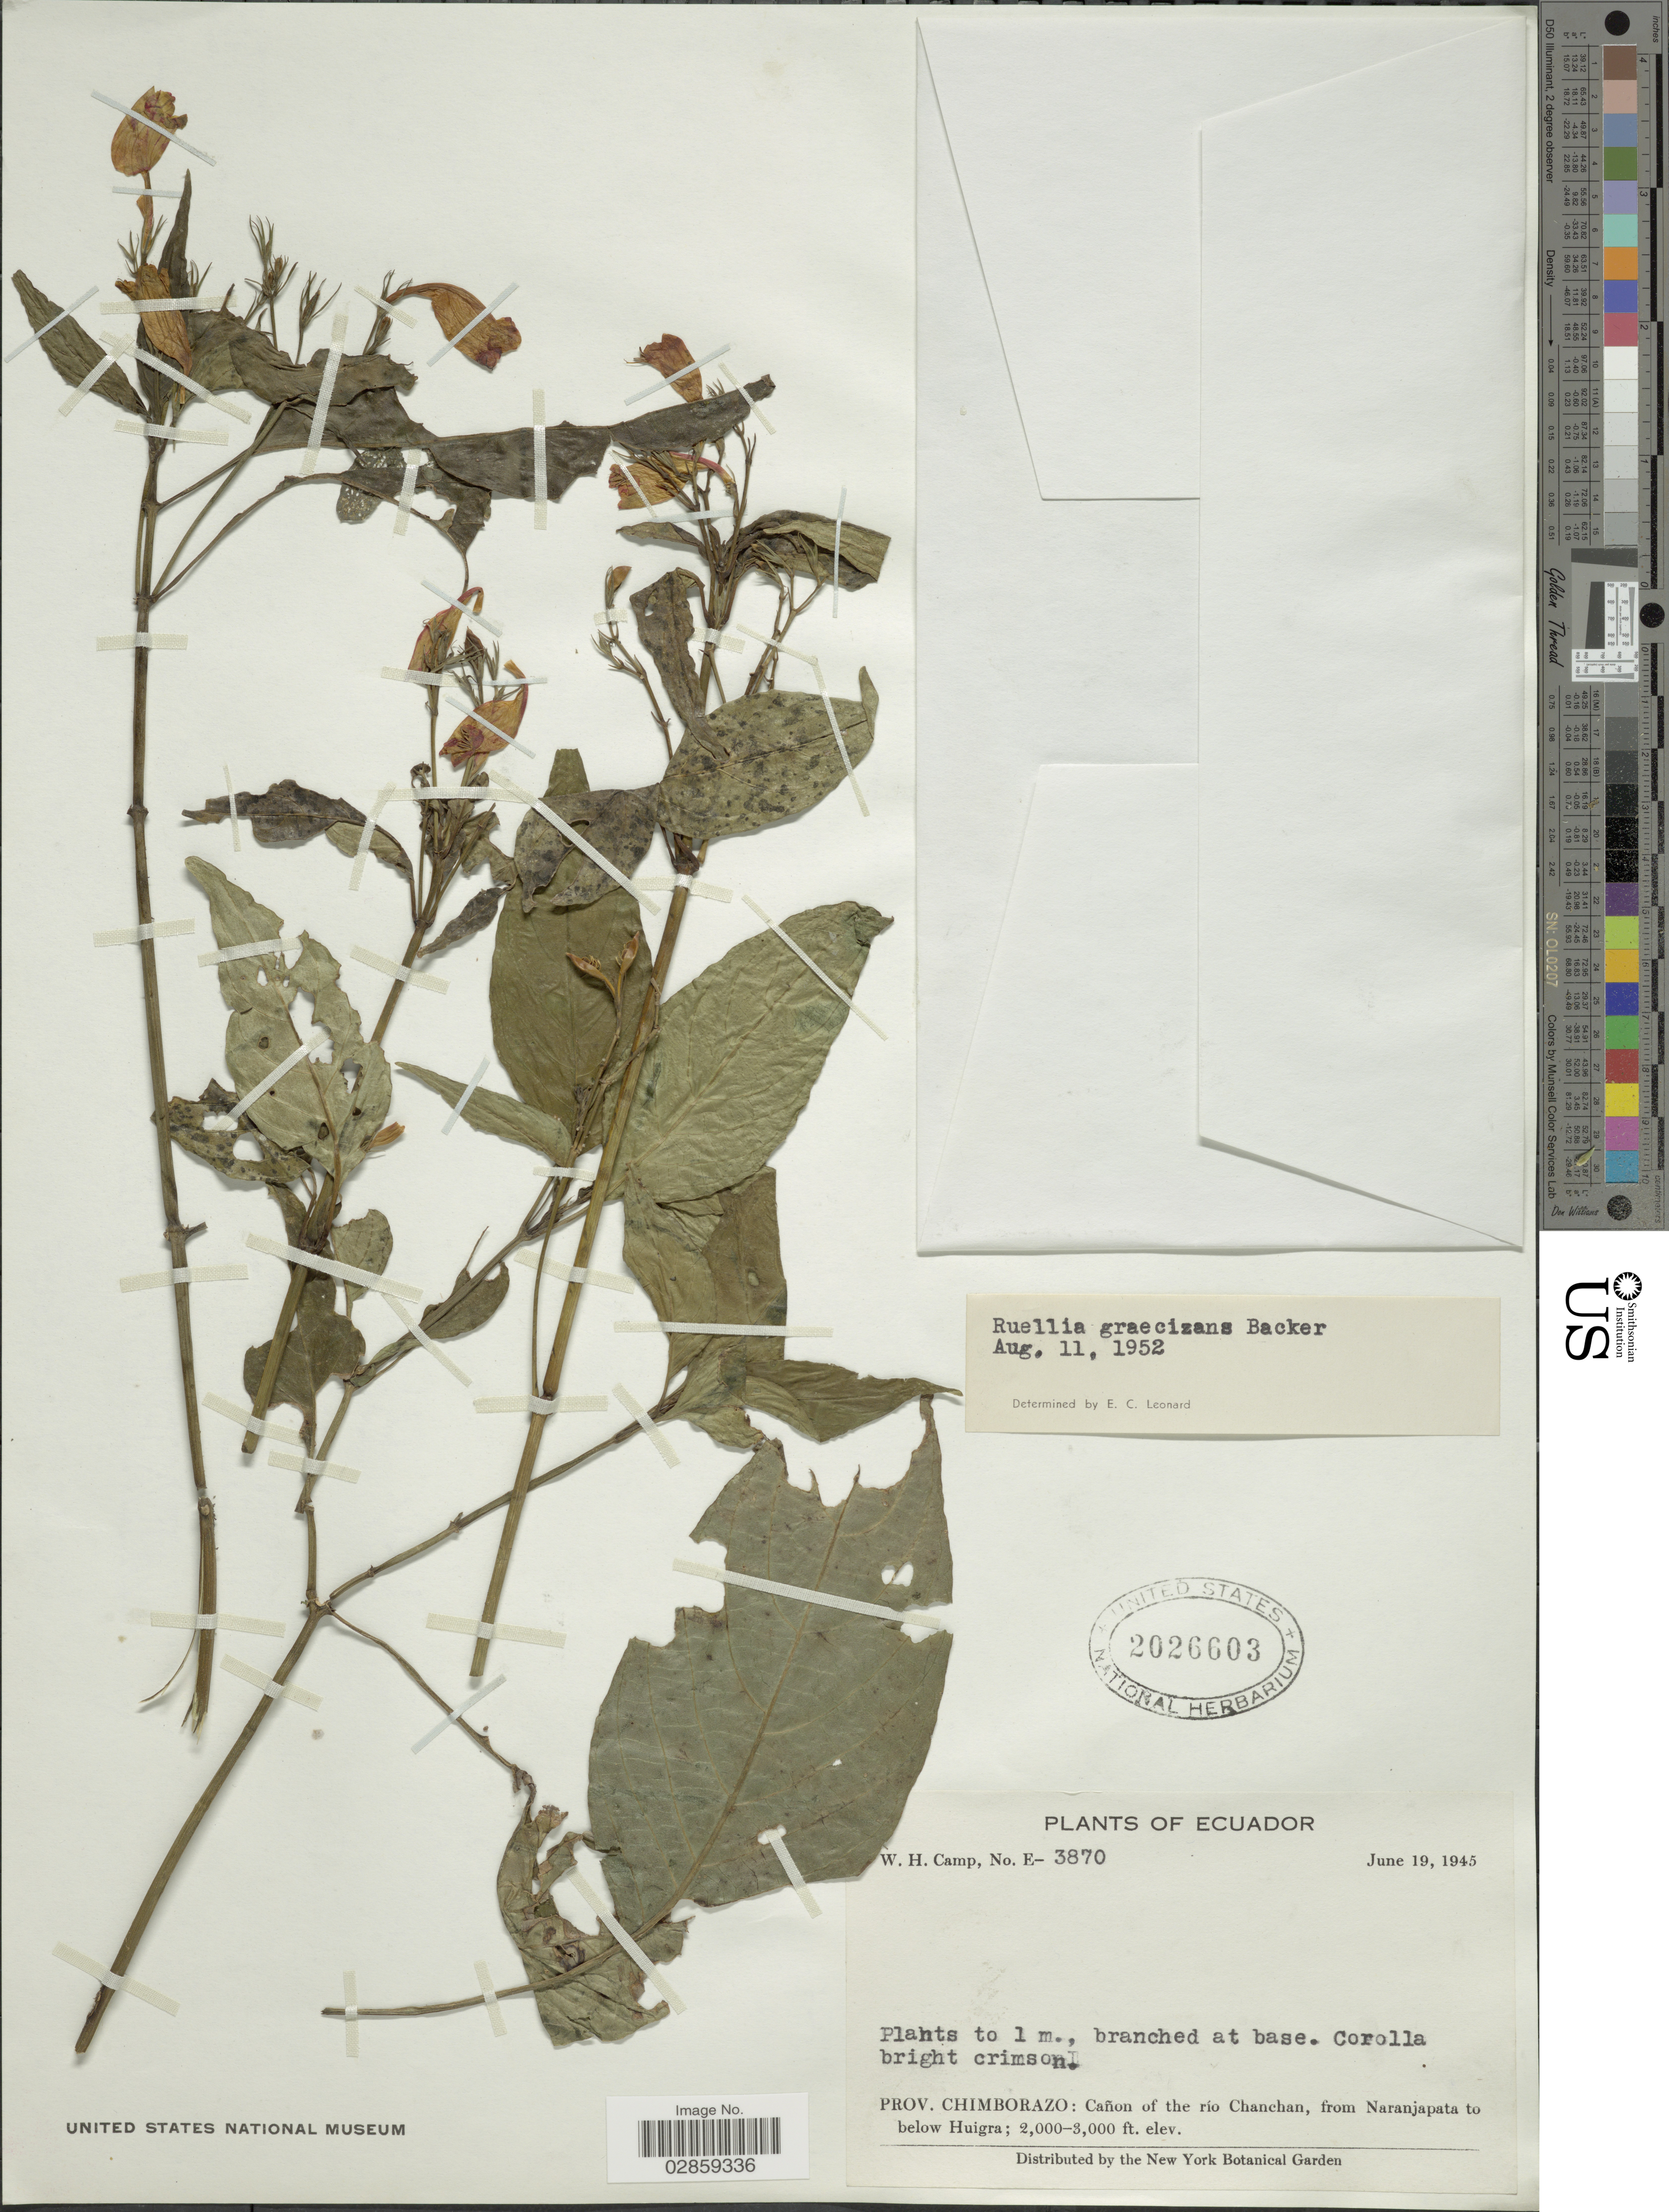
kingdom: Plantae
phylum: Tracheophyta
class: Magnoliopsida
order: Lamiales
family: Acanthaceae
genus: Ruellia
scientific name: Ruellia brevifolia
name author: (Pohl) C. Ezcurra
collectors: W. H. Camp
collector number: E-3870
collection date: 1945-06-19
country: Ecuador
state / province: Chimborazo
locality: Cañon of the río Chanchan, from Naranjapata to below Huigra.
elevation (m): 610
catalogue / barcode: US 2026603